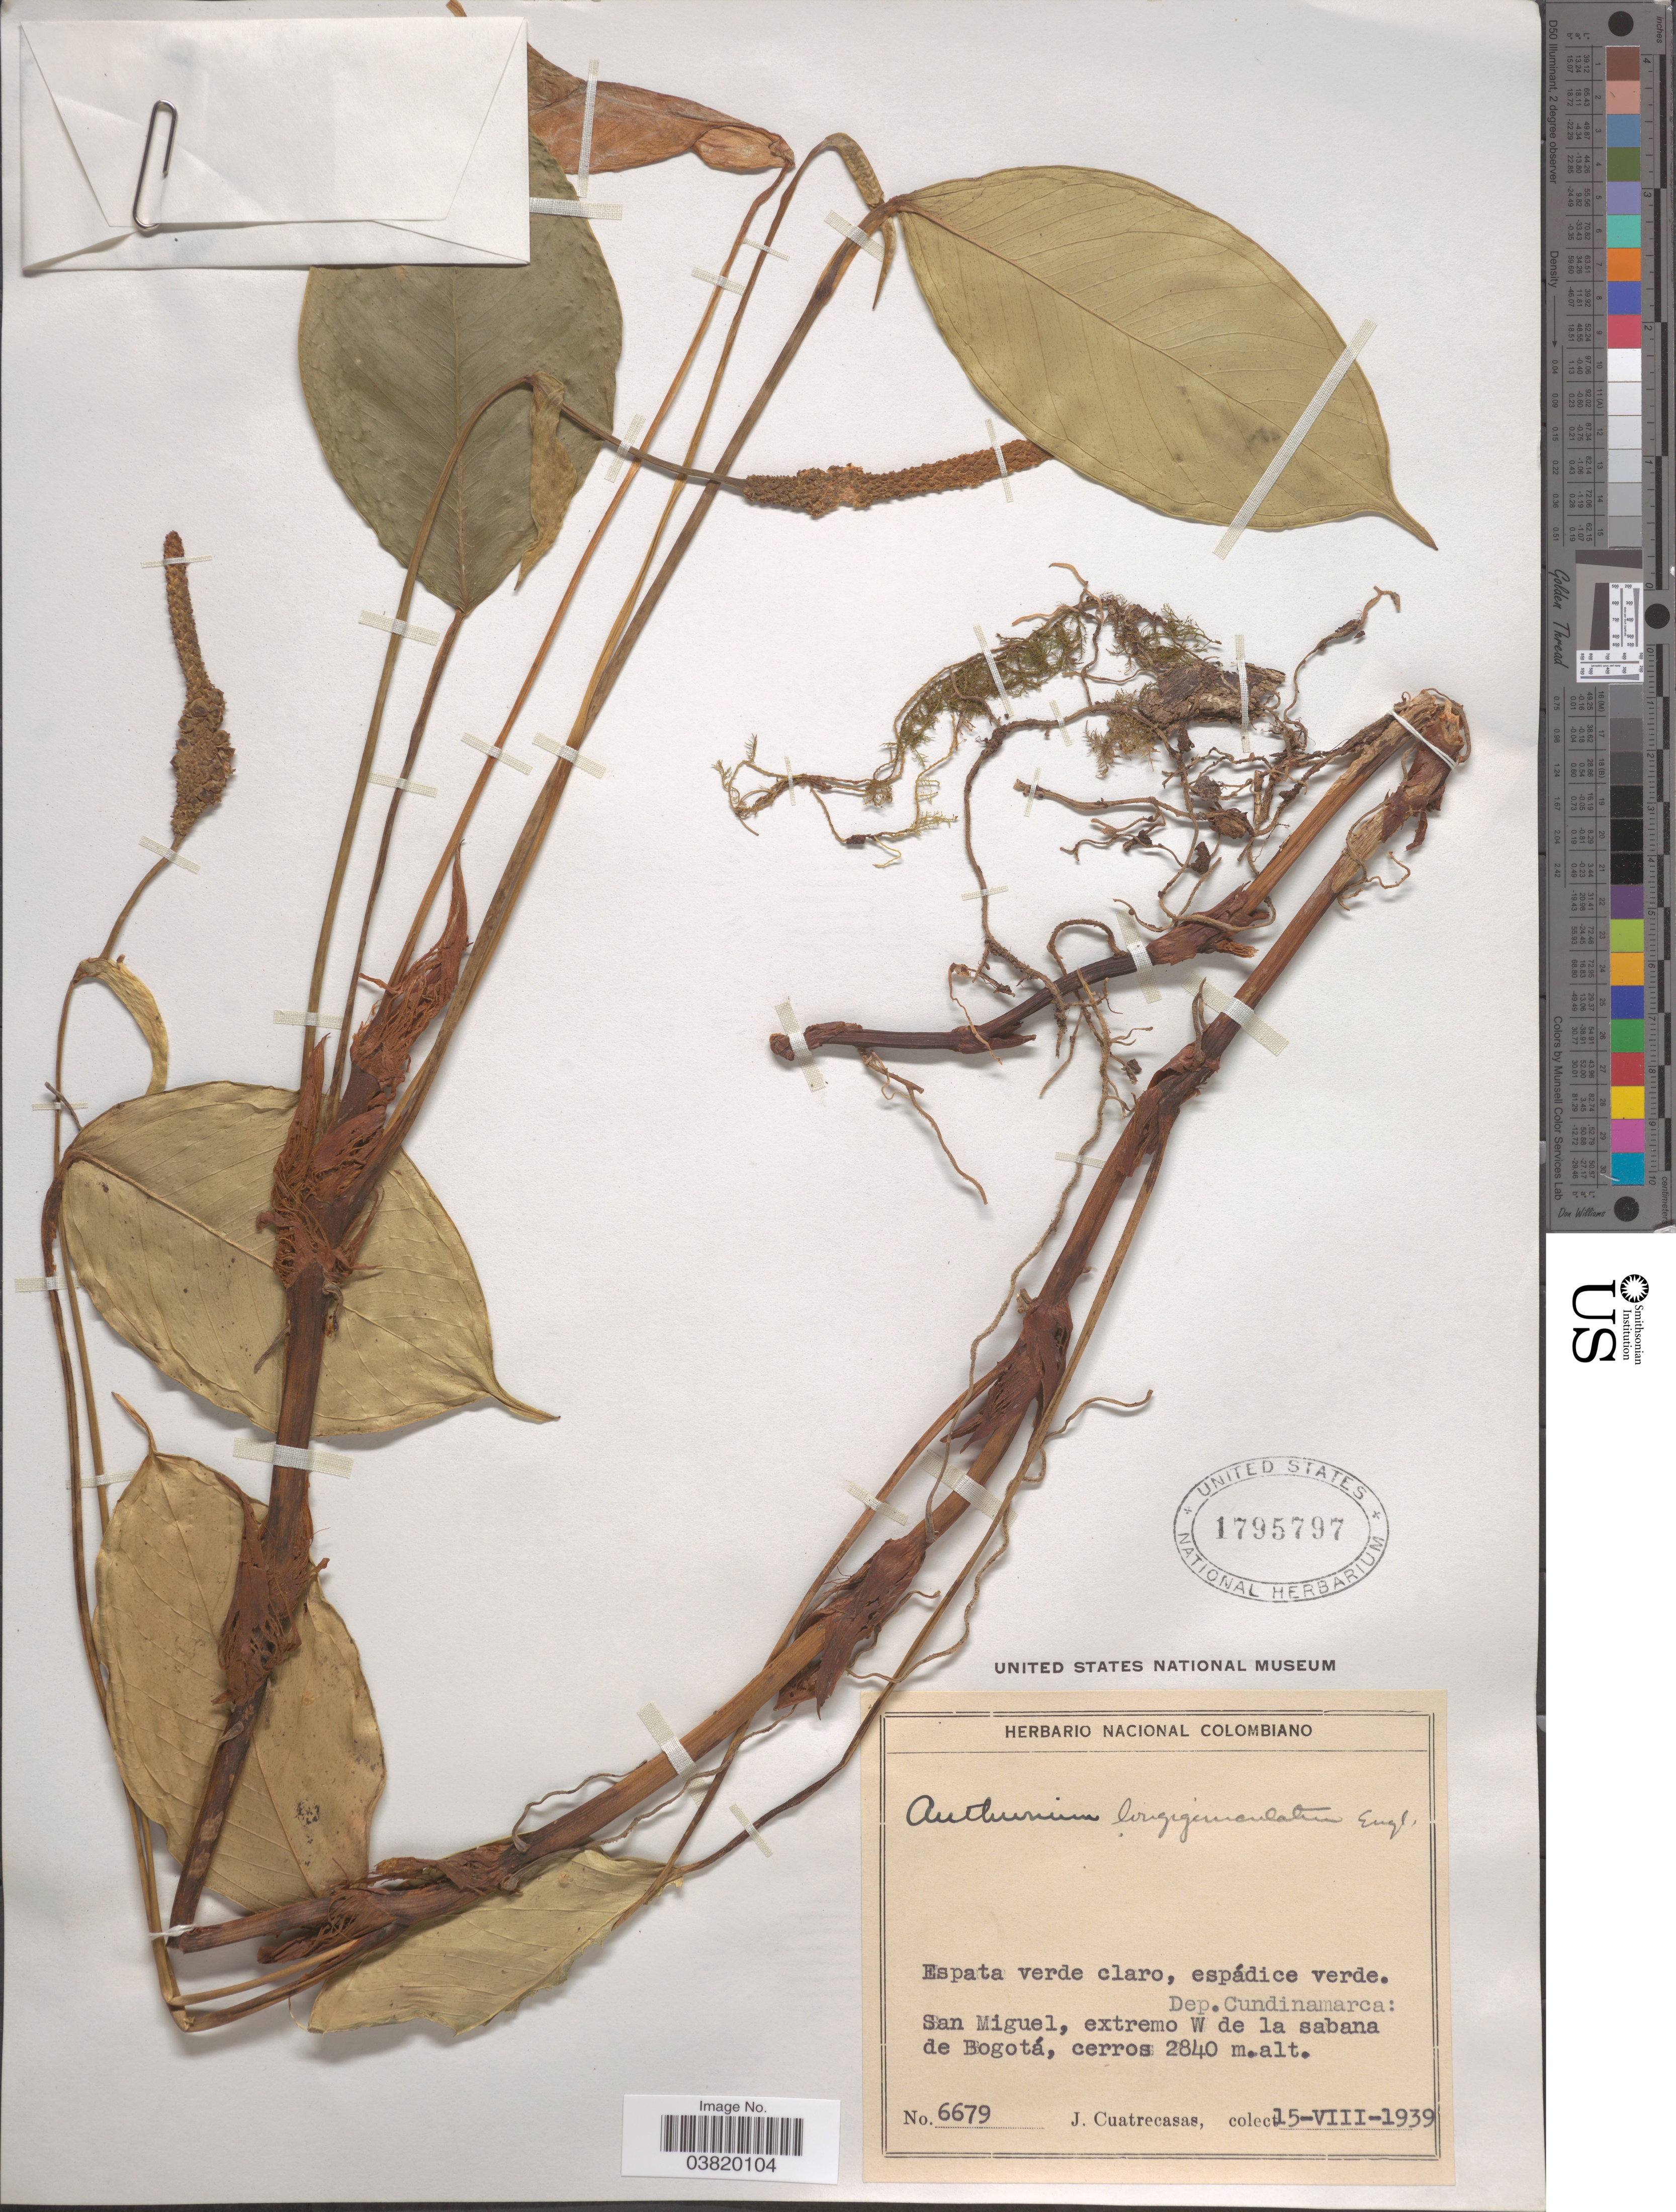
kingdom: Plantae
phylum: Tracheophyta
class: Liliopsida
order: Alismatales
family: Araceae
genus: Anthurium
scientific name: Anthurium longegeniculatum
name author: Engl.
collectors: J. Cuatrecasas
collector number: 6679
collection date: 1939-08-15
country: Colombia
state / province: Cundinamarca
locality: Dep. Cundinamarca: San Miguel, extremo W de la sabana de Bogotá.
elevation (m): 2840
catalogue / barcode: US 1795797